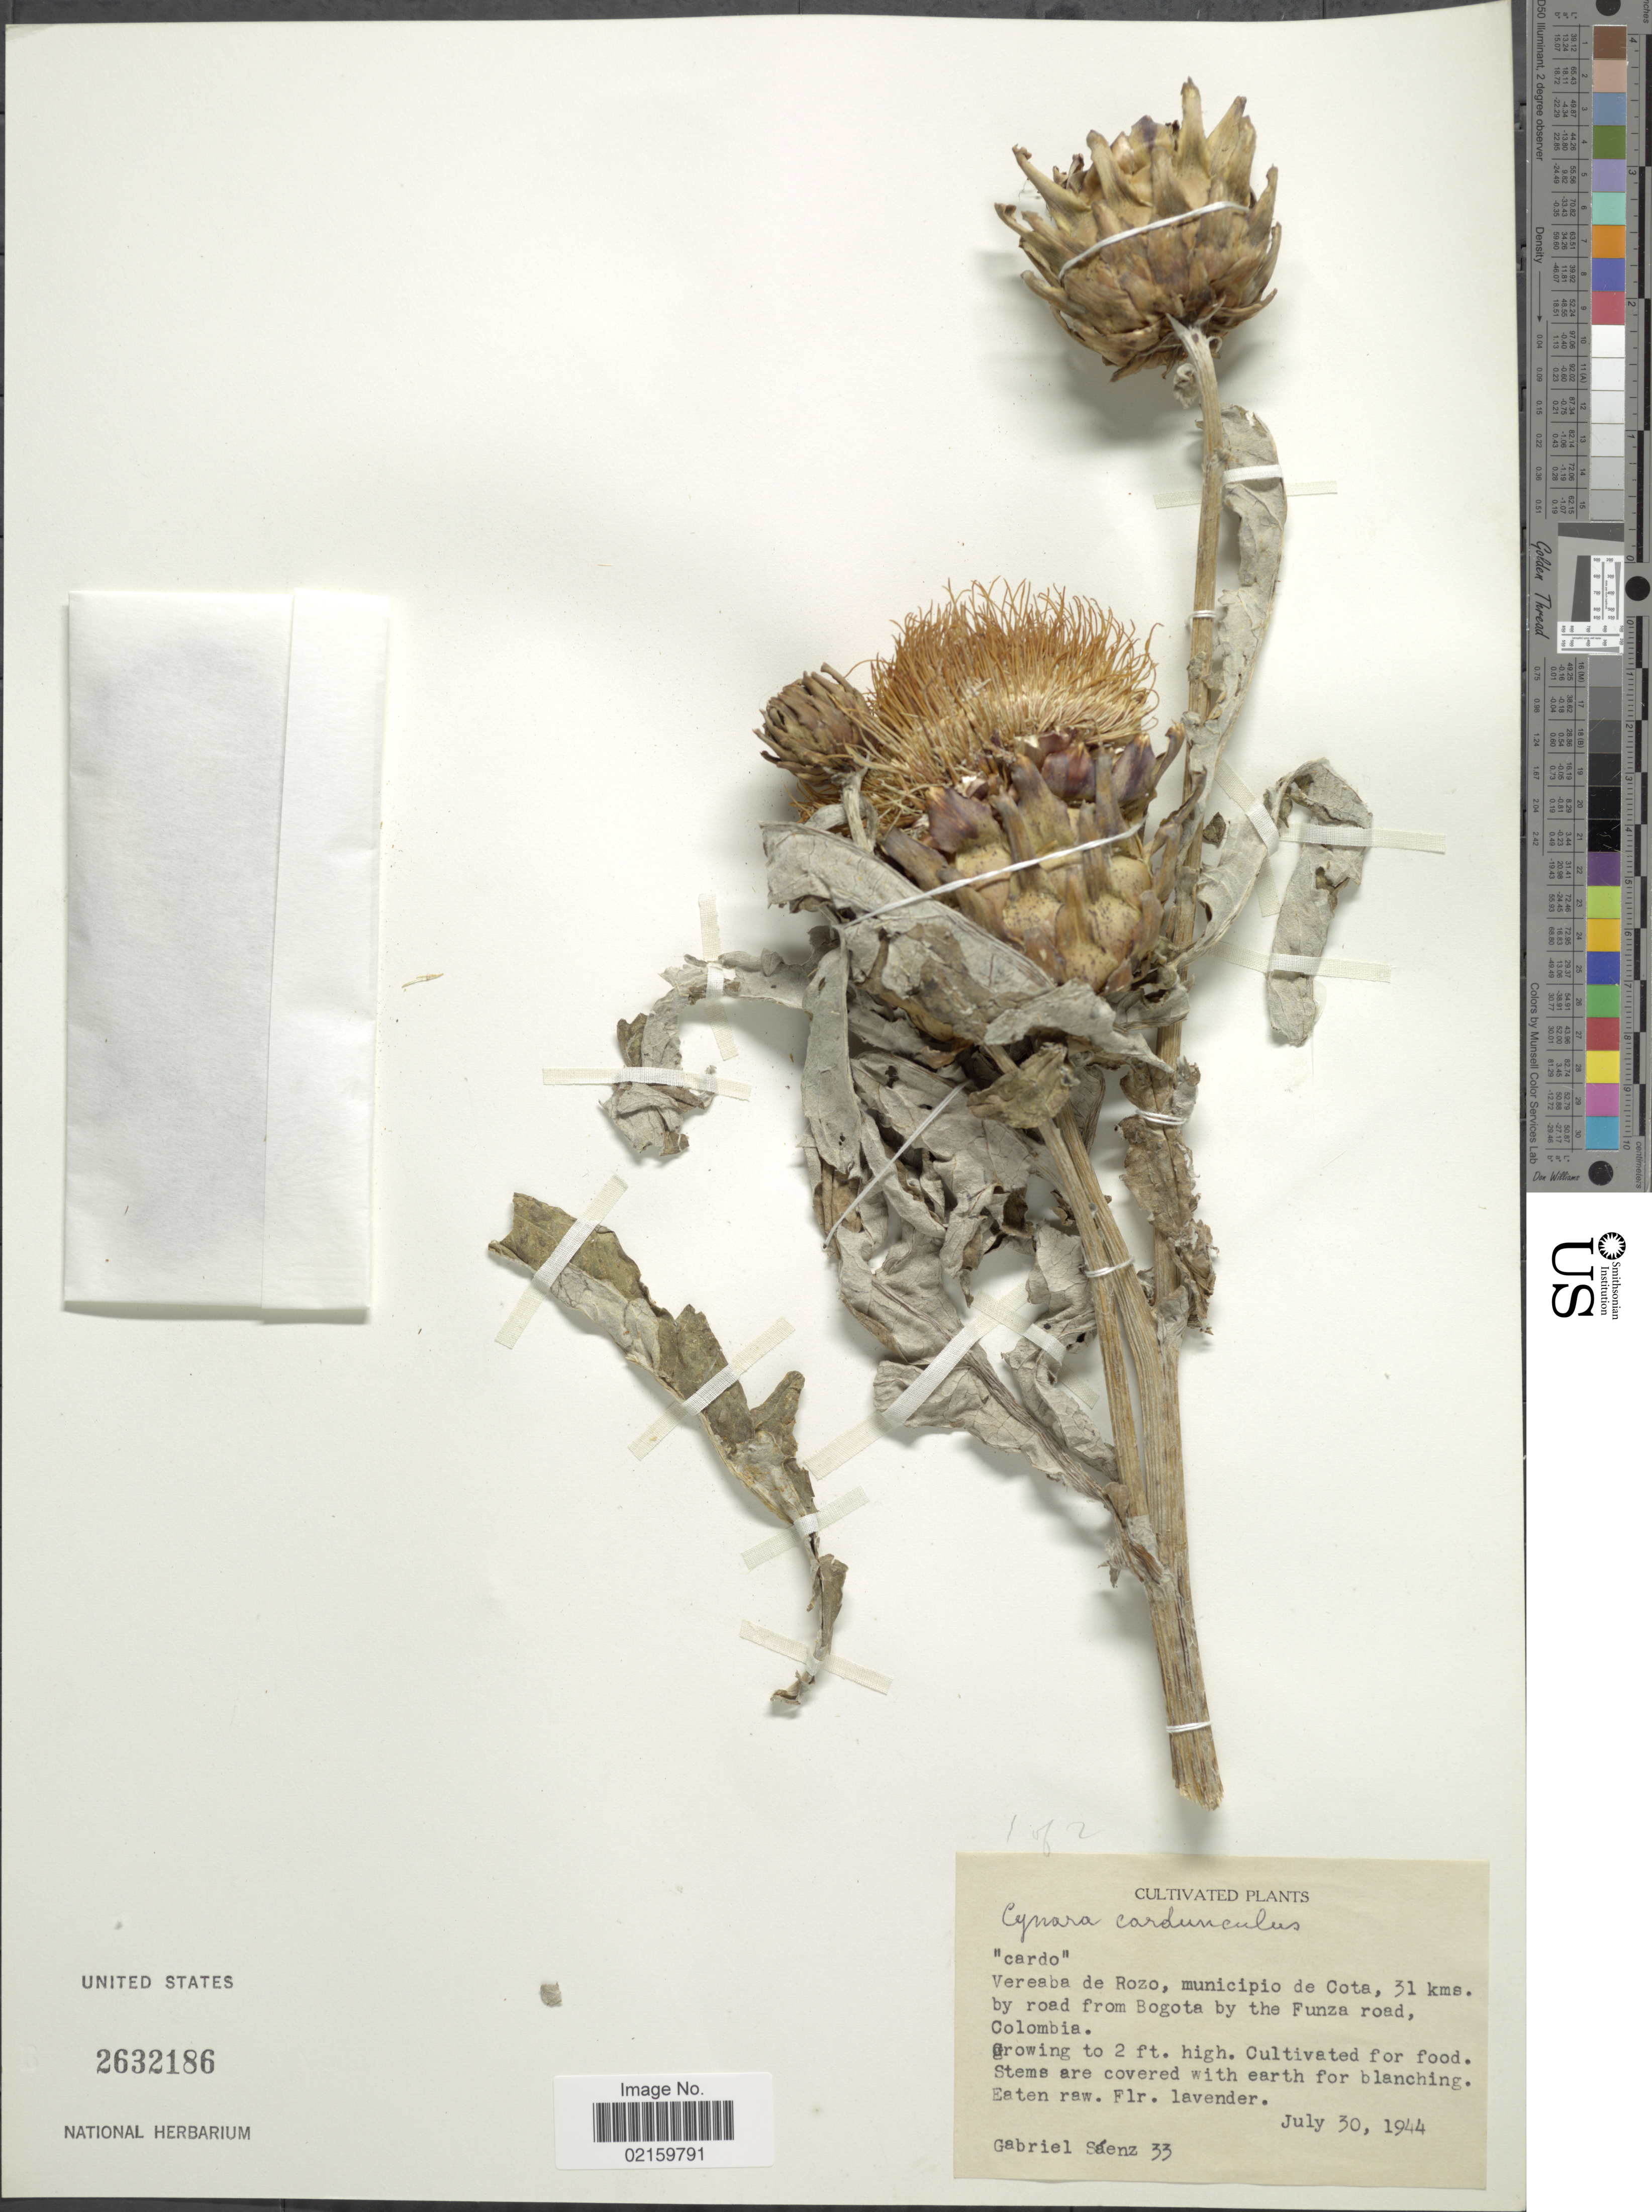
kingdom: Plantae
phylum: Tracheophyta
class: Magnoliopsida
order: Asterales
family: Asteraceae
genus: Cynara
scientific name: Cynara cardunculus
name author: L.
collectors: G. Saenz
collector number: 33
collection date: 1944-07-30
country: Colombia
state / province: Bogota D.C.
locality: Verreaba de Rozo, municipio de Cota, 31 kms. by road from Bogota by the Funza road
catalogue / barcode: US 2632186